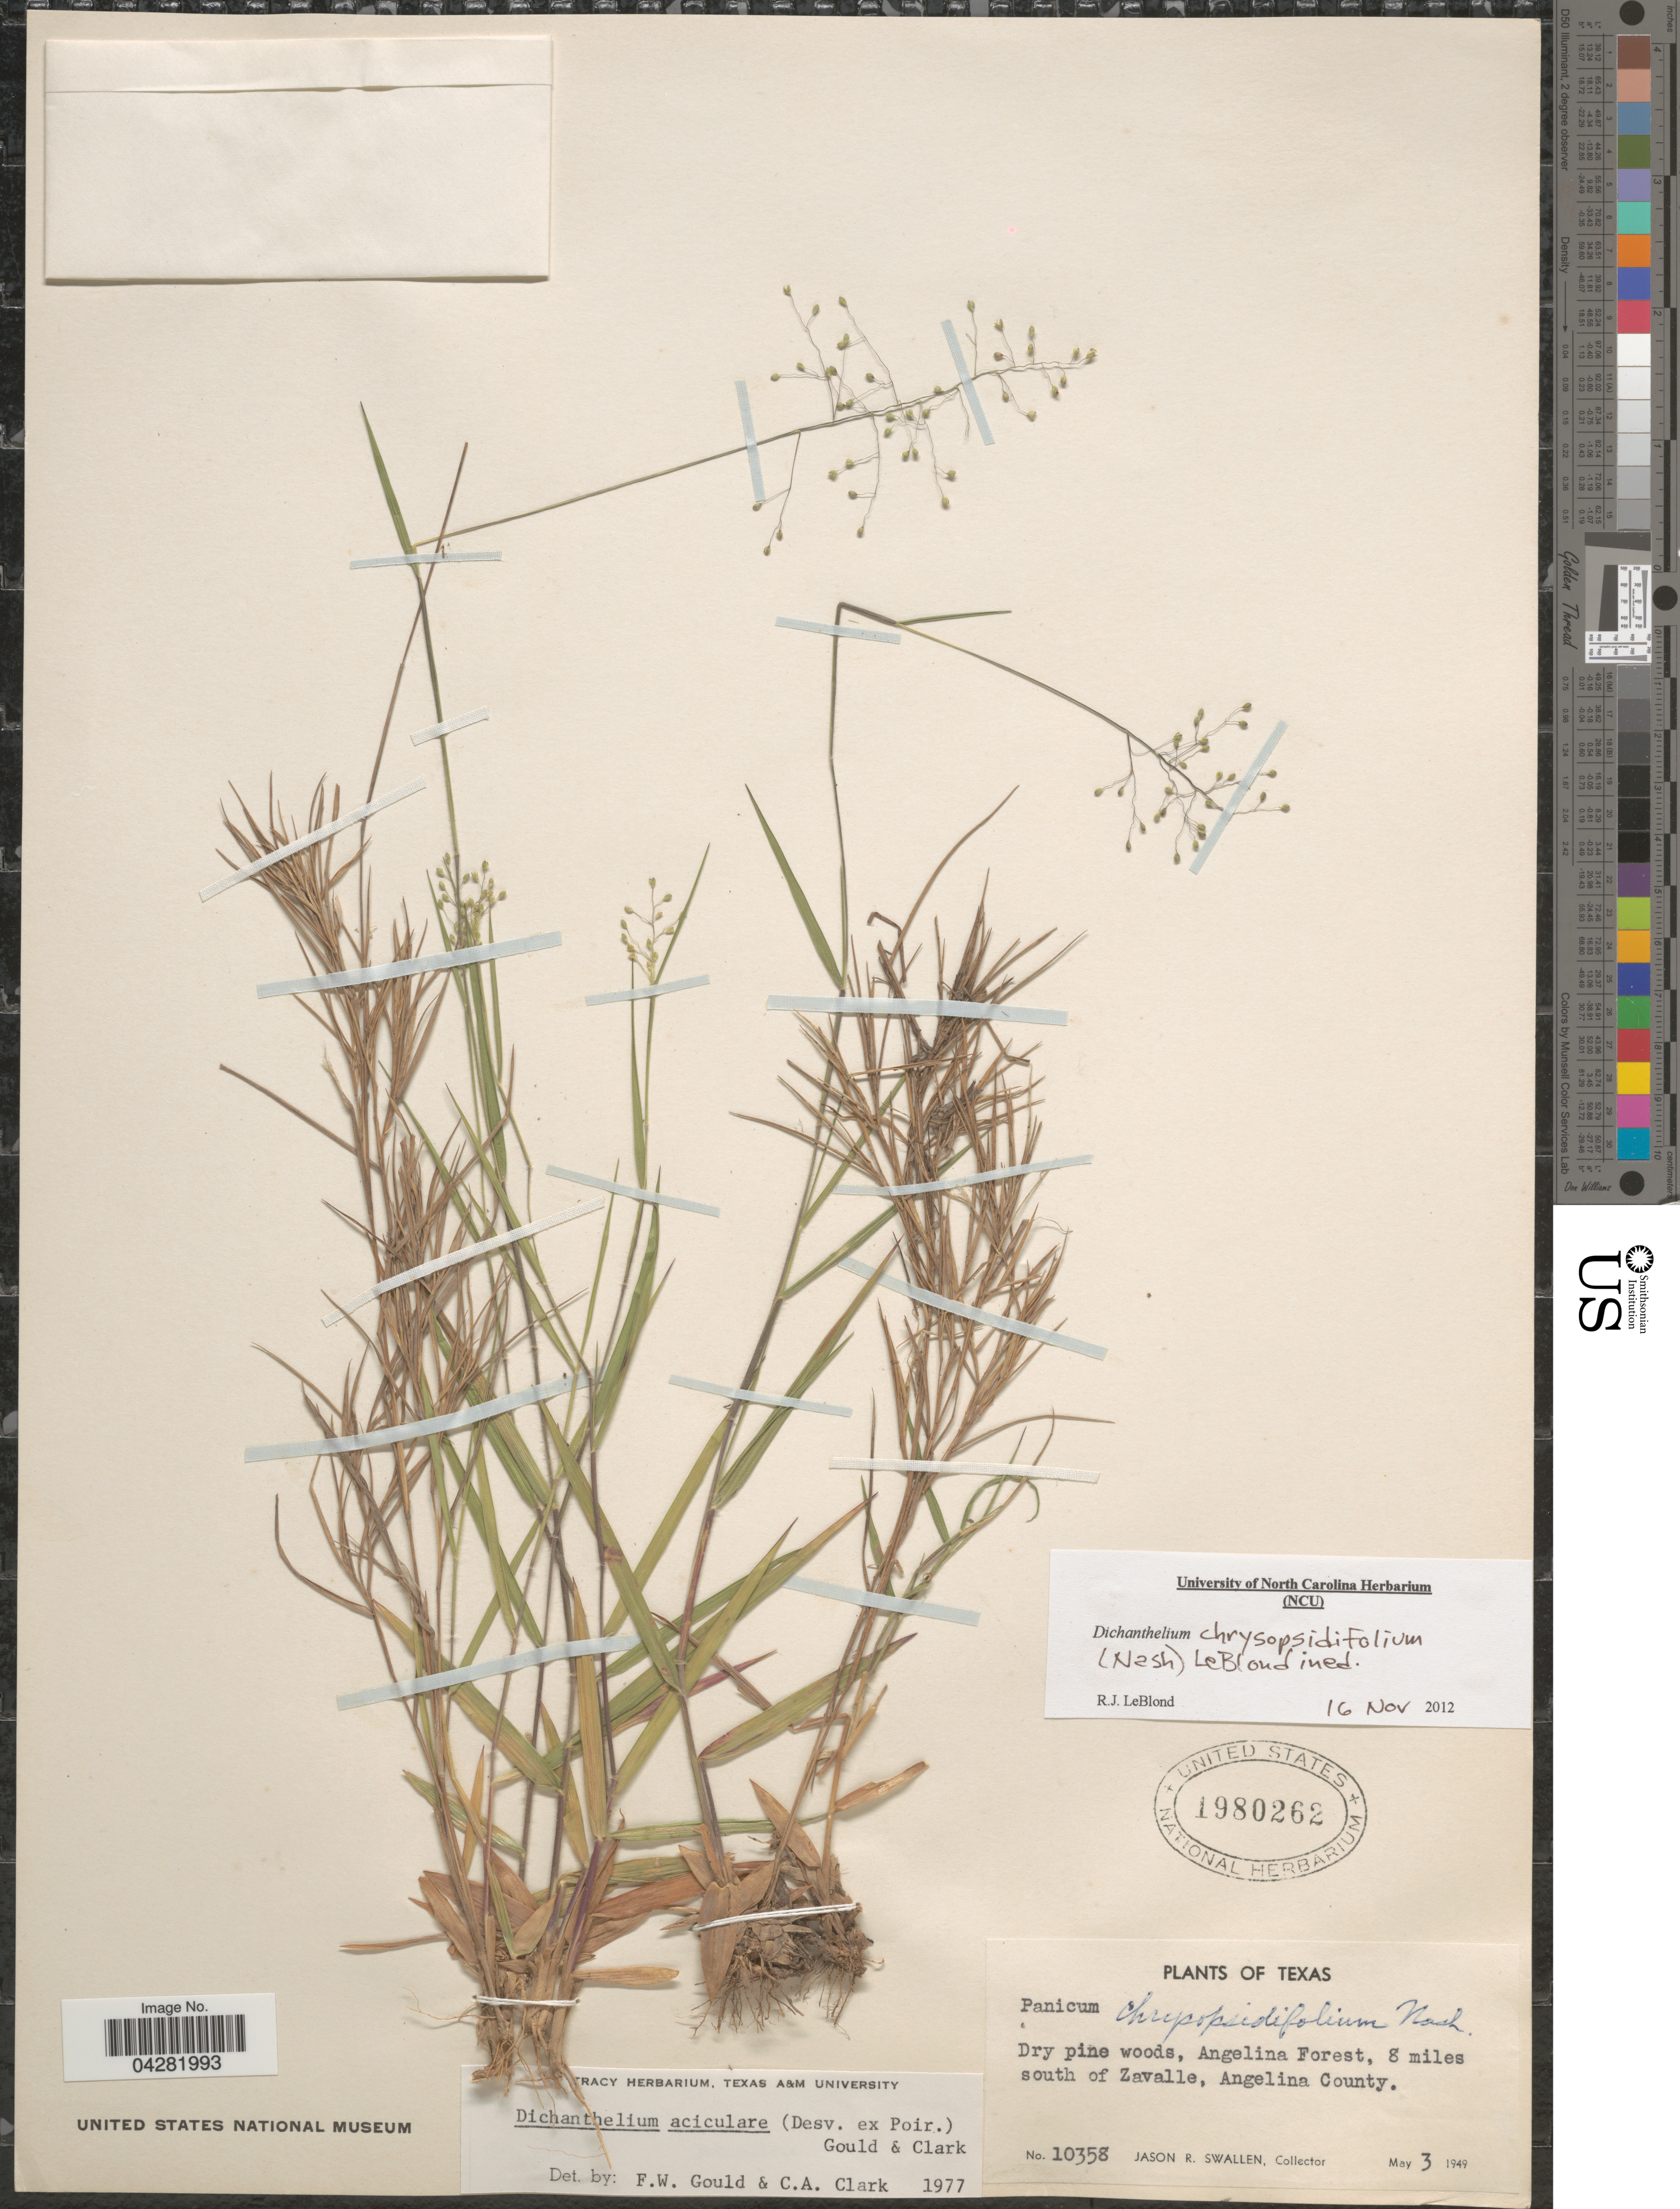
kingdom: Plantae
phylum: Tracheophyta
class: Liliopsida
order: Poales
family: Poaceae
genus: Dichanthelium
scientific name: Dichanthelium filiramum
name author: (Ashe) LeBlond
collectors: J. R. Swallen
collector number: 10358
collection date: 1949-05-03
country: United States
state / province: Texas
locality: Angelina Forest, 8 miles south of Zavalle, Angelina County.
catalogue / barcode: US 1980262